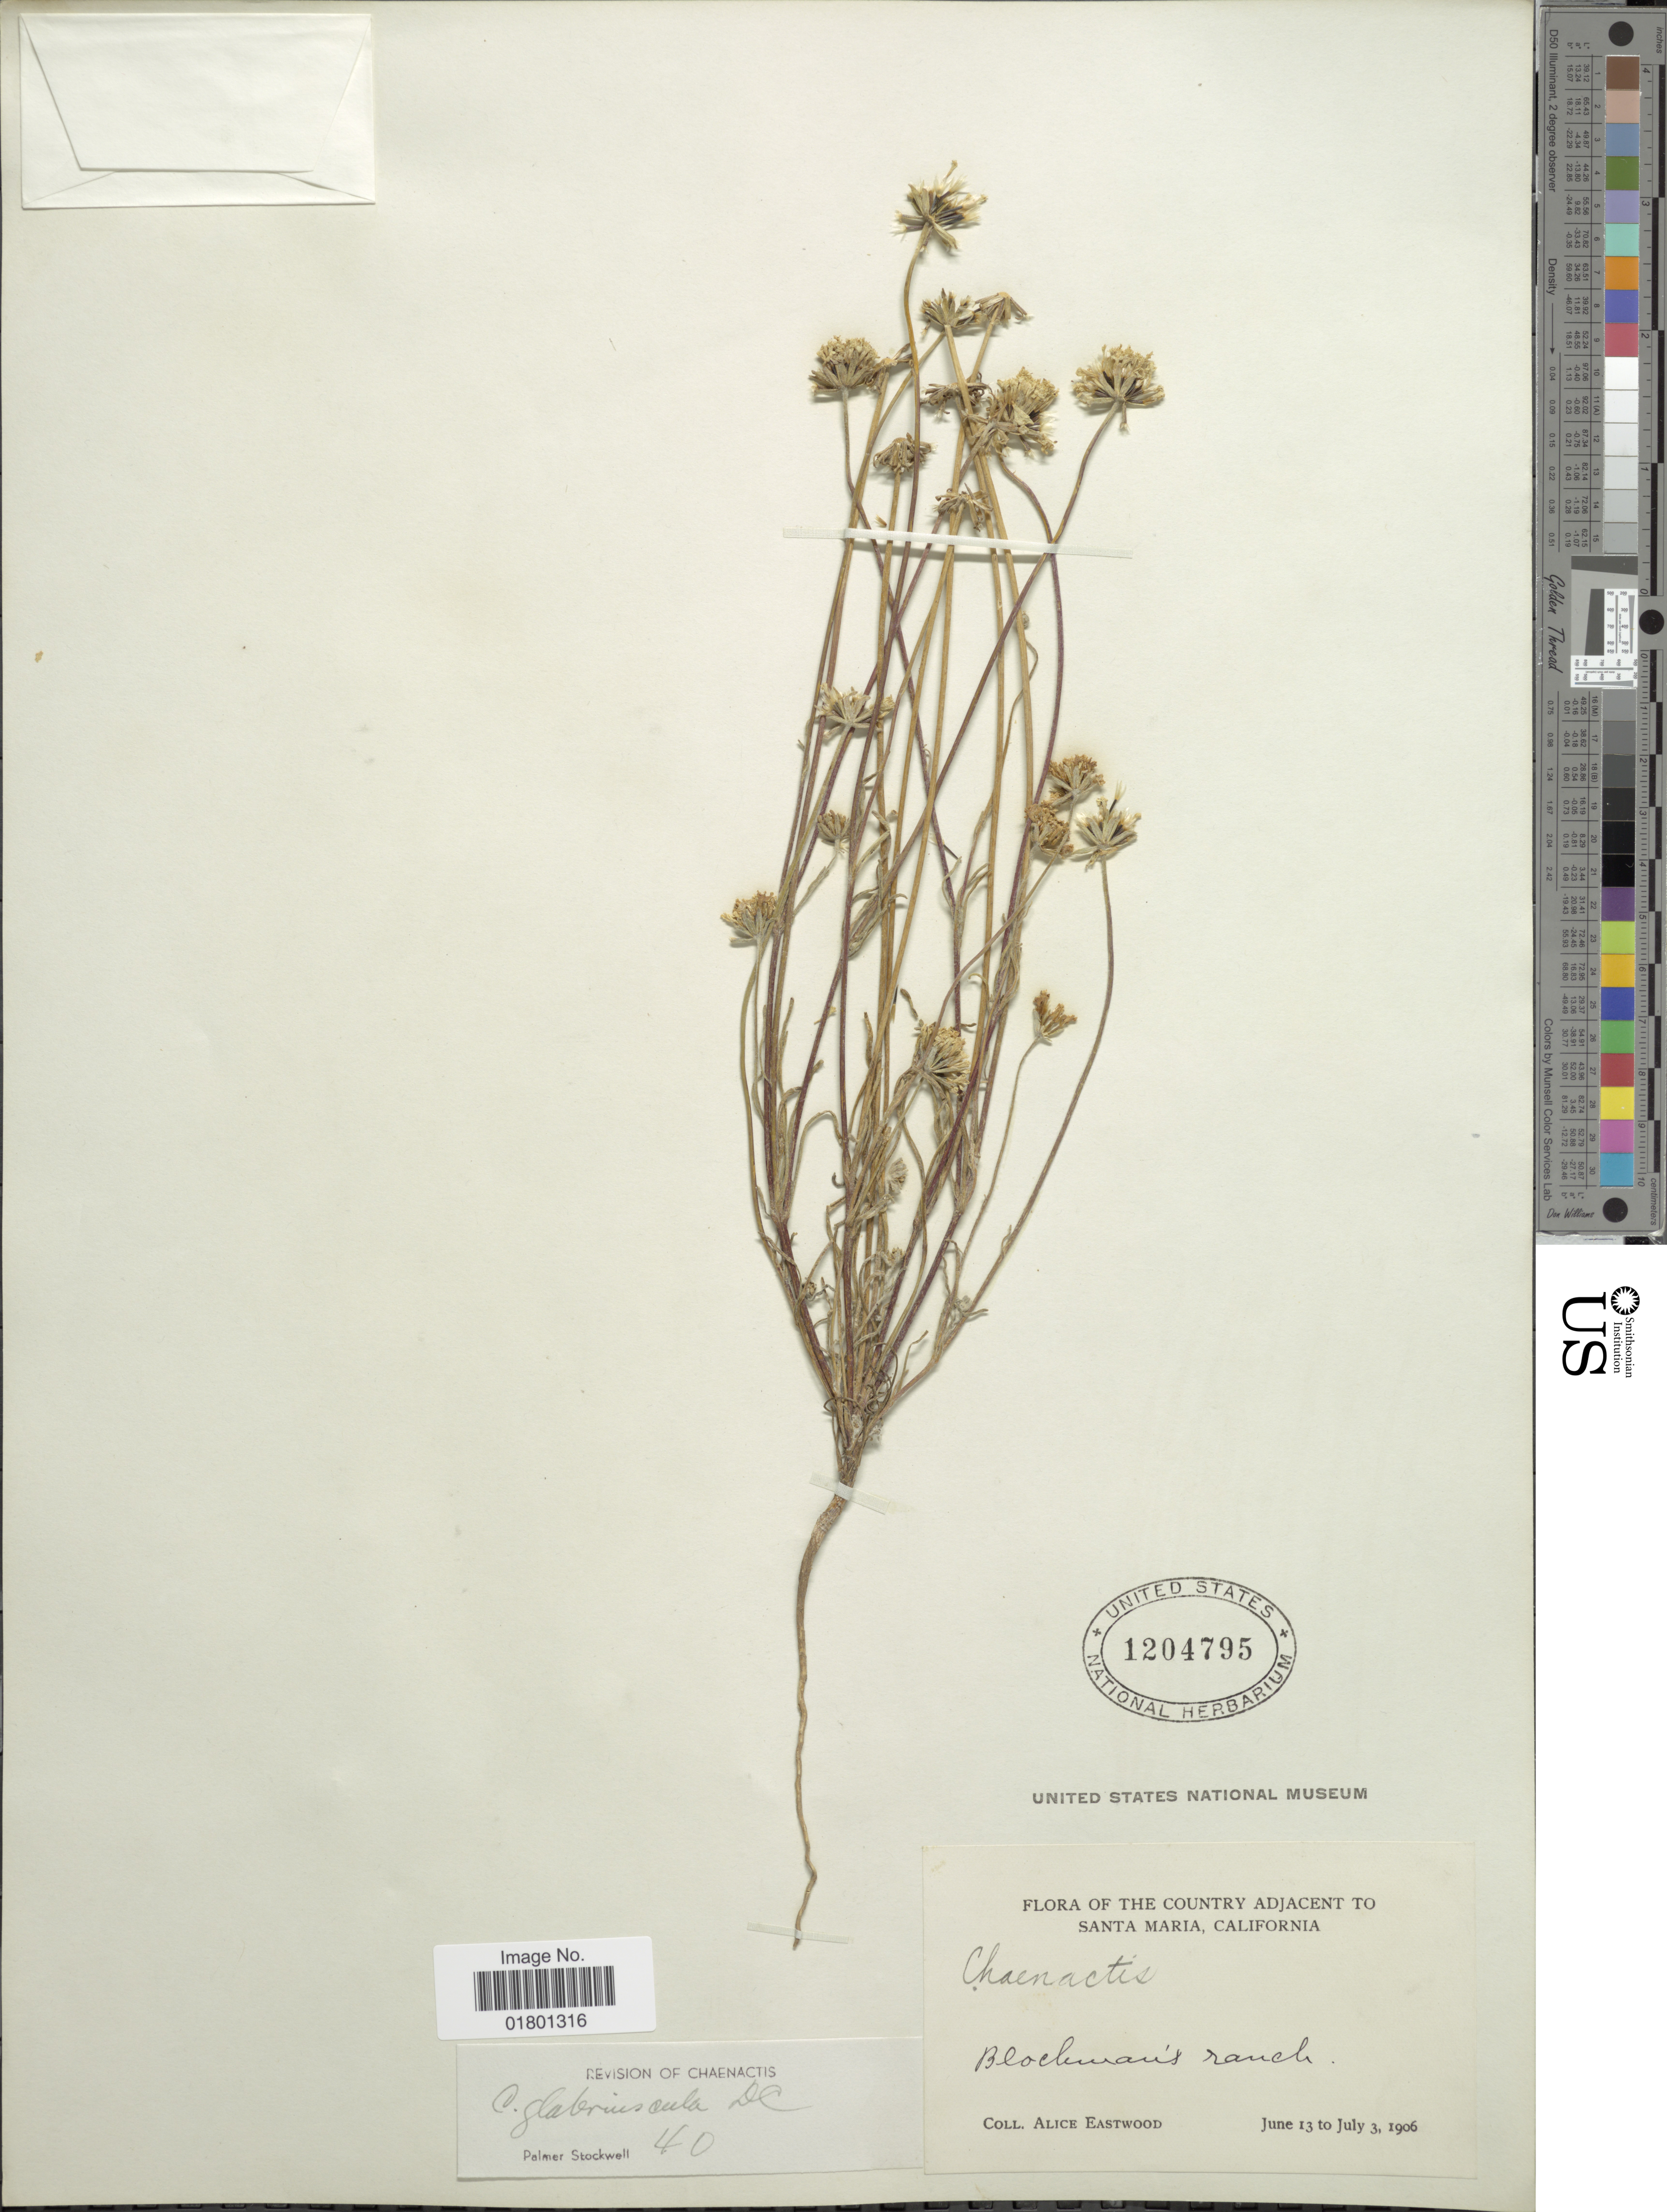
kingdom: Plantae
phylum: Tracheophyta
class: Magnoliopsida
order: Asterales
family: Asteraceae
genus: Chaenactis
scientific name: Chaenactis glabriuscula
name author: DC.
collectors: A. Eastwood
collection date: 1906-06-13/1906-07-03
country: United States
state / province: California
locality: The Country Adjacent to Santa Maria, Blockman's ranch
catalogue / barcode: US 1204795